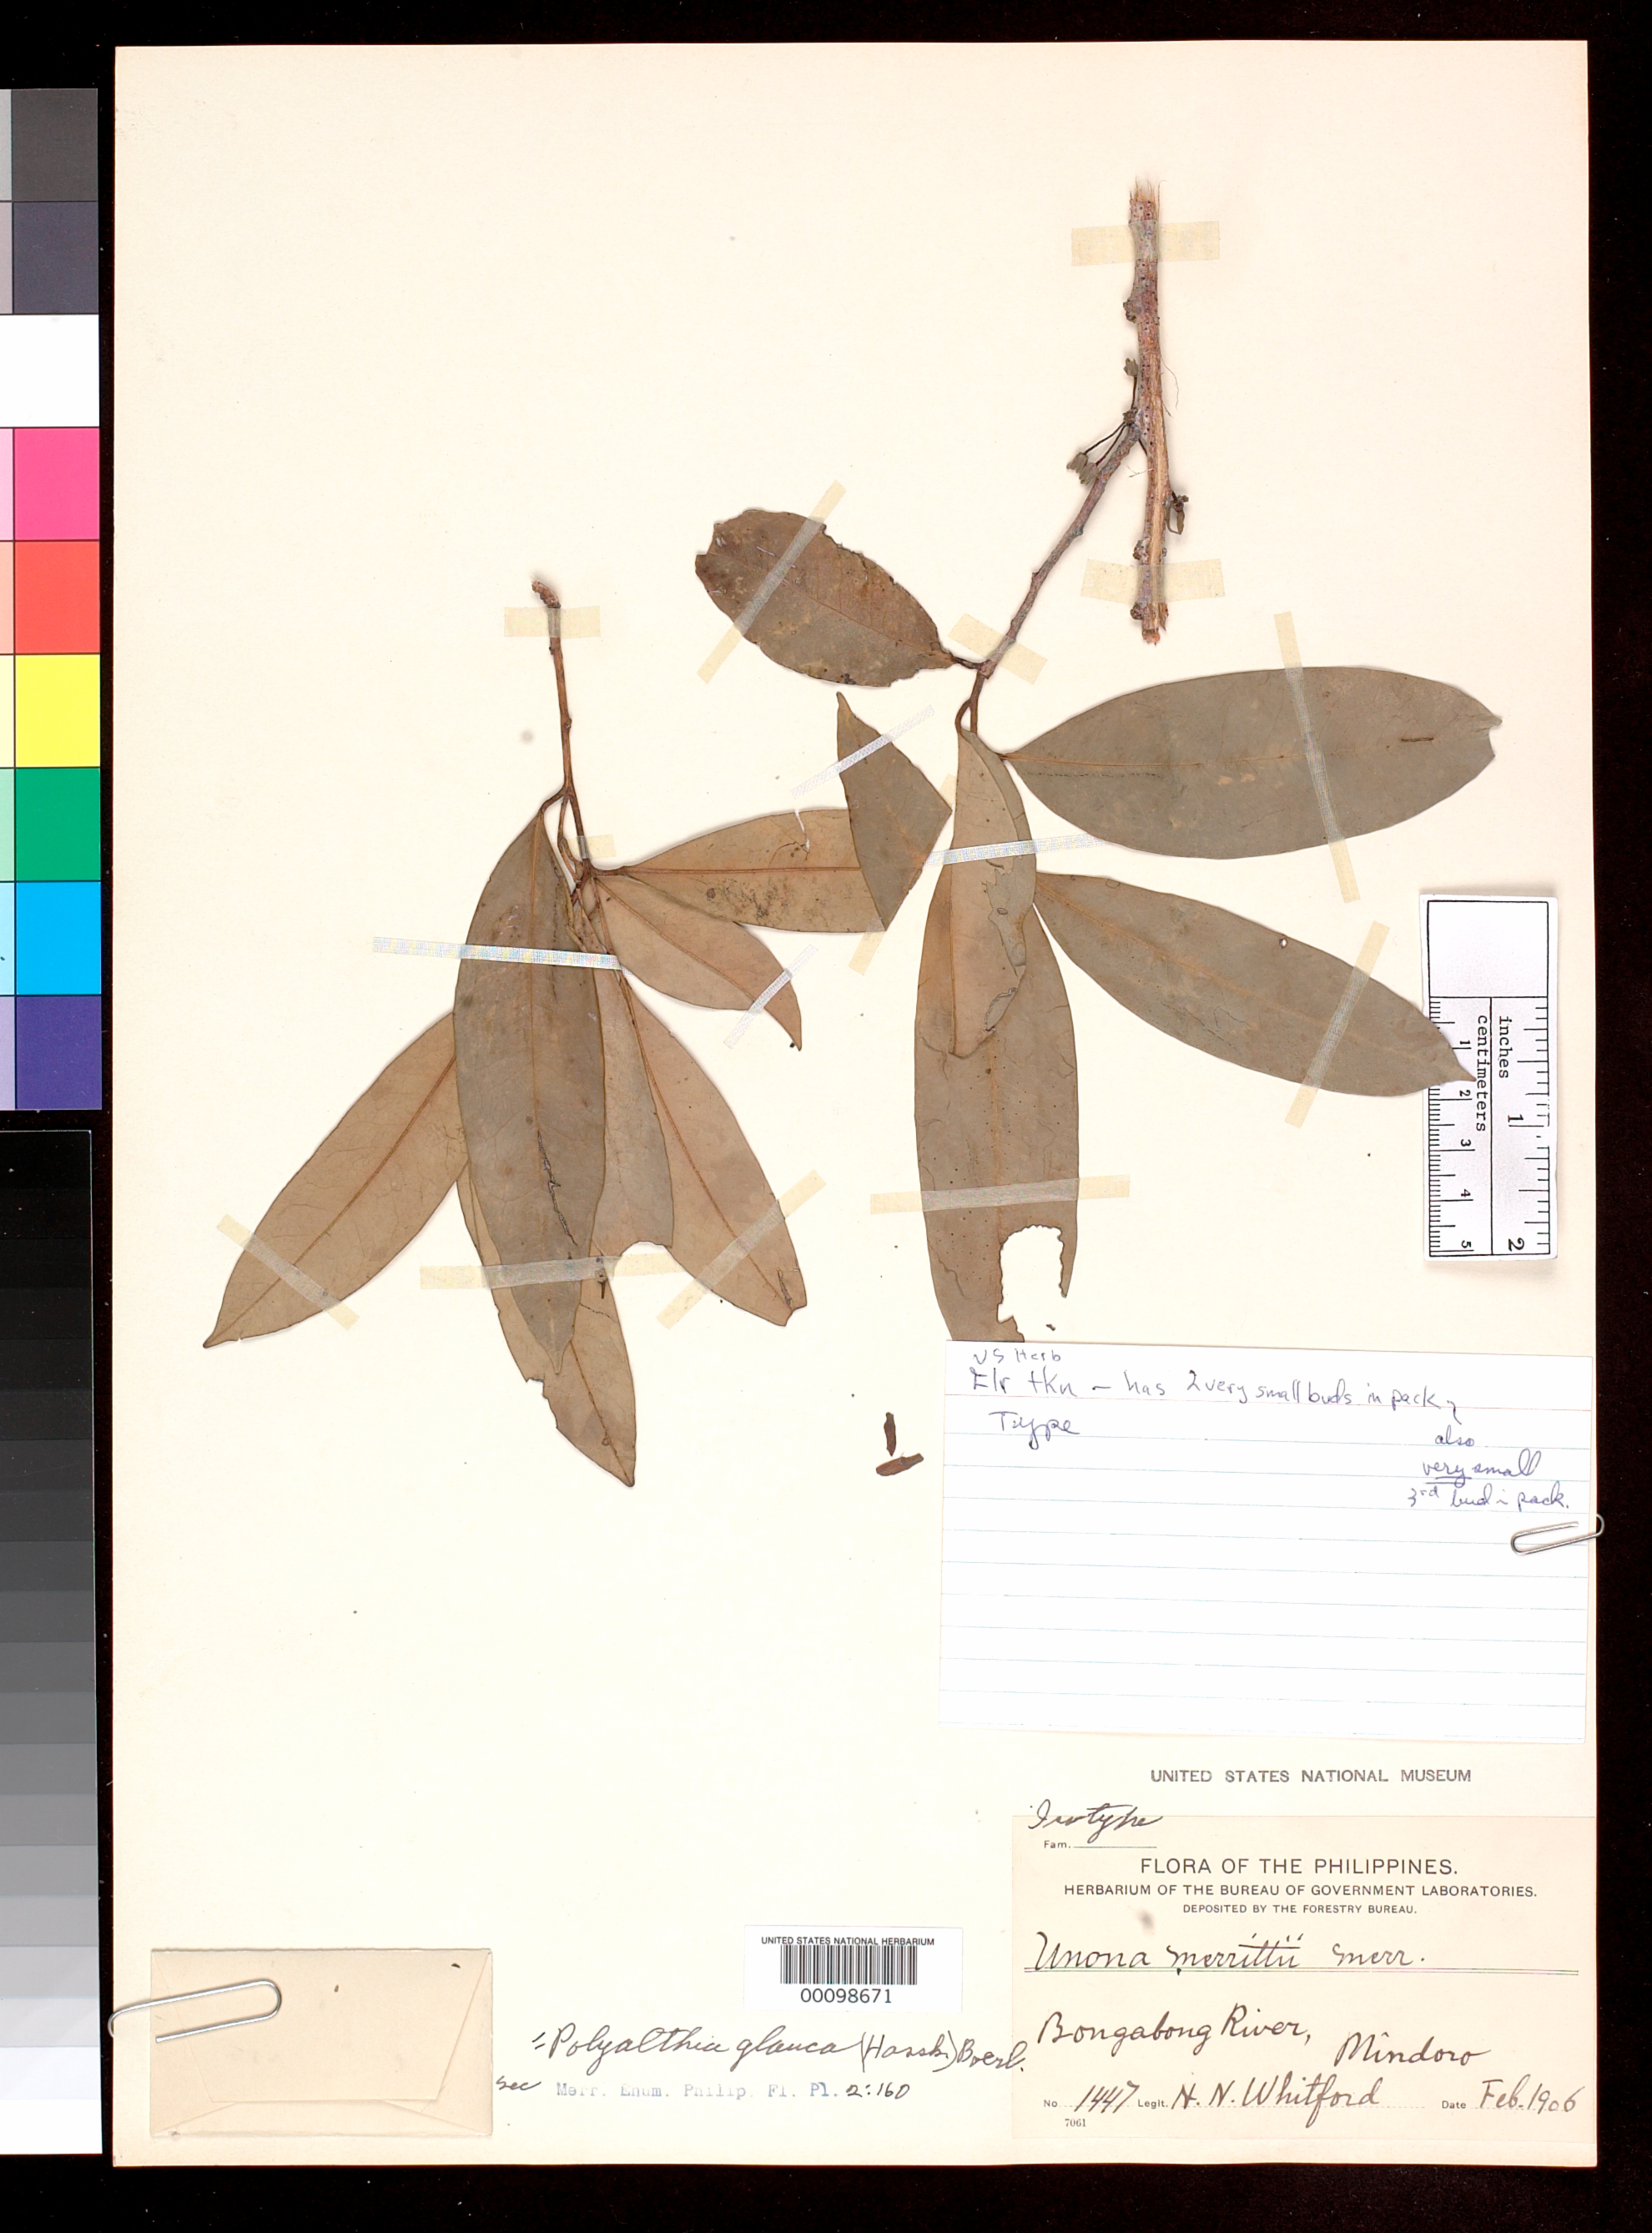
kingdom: Plantae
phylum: Tracheophyta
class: Magnoliopsida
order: Magnoliales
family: Annonaceae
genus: Unona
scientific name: Unona merrittii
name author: Merr.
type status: Isotype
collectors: H. N. Whitford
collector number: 1447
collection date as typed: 23 Feb 1906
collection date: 1906-02-23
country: Philippines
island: Mindoro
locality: Bongabong River.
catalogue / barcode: US 628521